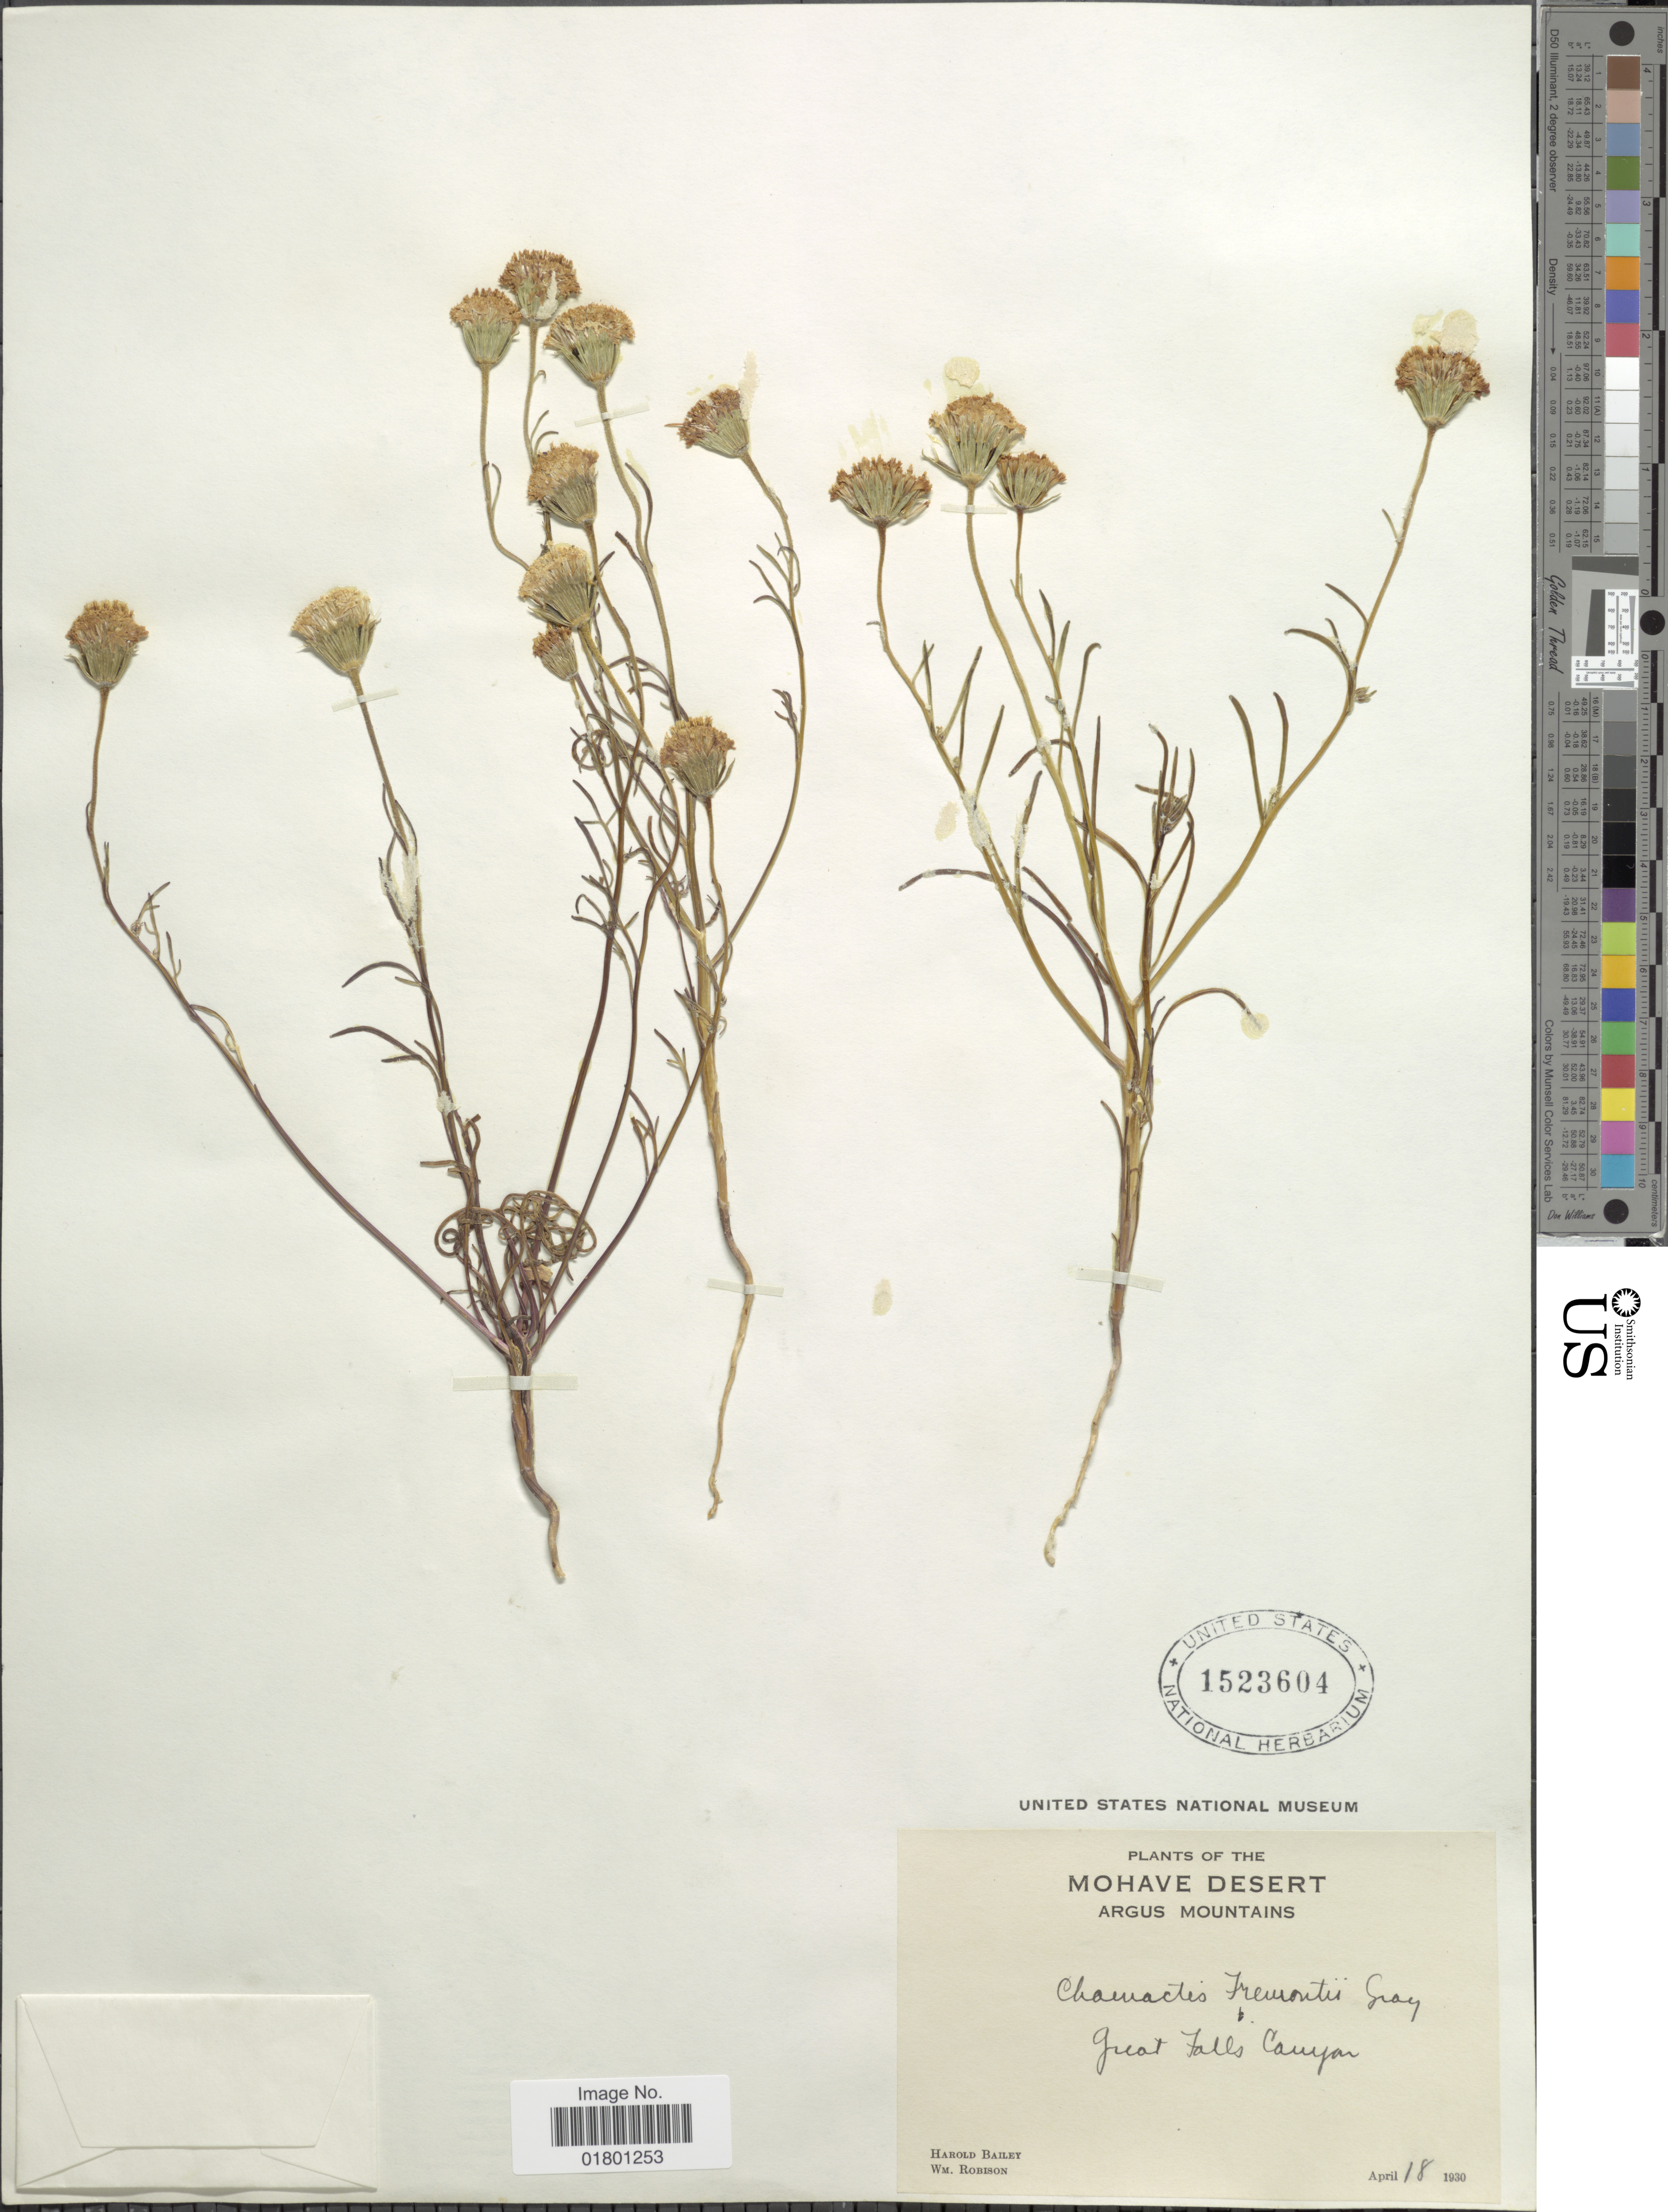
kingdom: Plantae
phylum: Tracheophyta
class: Magnoliopsida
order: Asterales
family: Asteraceae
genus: Chaenactis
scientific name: Chaenactis fremontii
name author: A. Gray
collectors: H. Bailey & W. Robison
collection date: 1930-04-18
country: United States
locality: Mohave Desert, Argus Mountains, Great Falls Canyon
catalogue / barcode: US 1523604